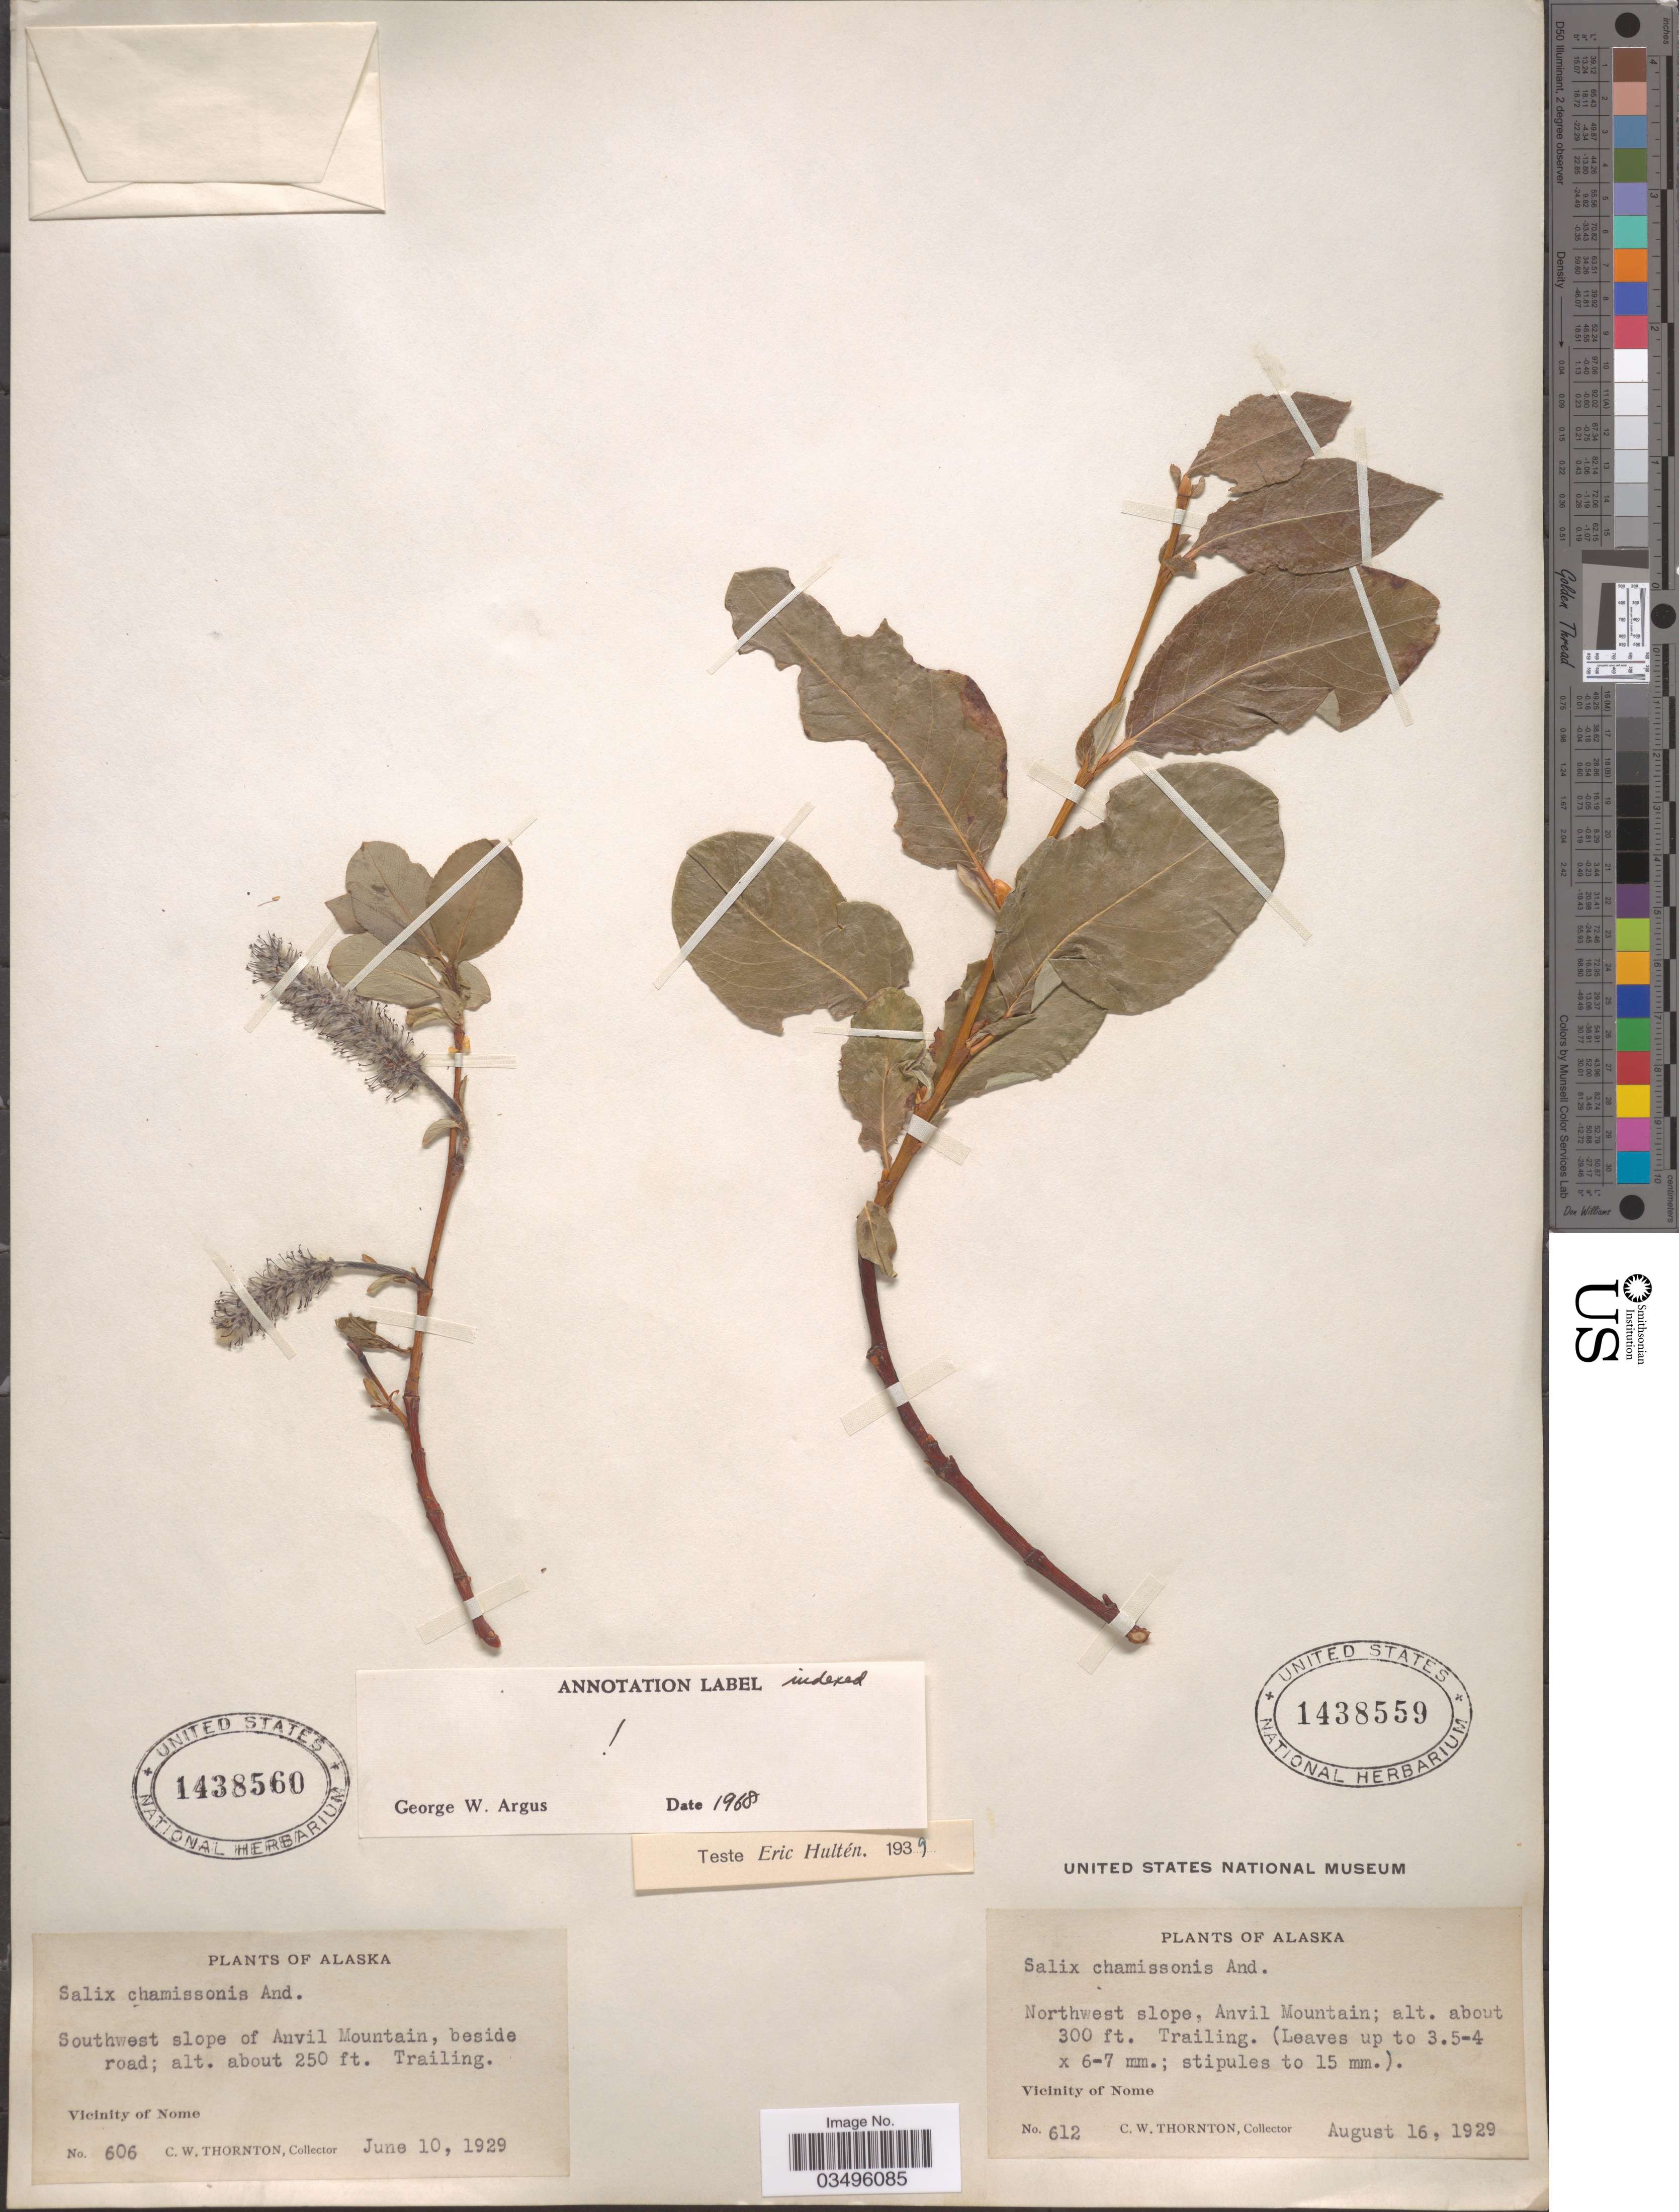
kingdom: Plantae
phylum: Tracheophyta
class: Magnoliopsida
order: Malpighiales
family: Salicaceae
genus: Salix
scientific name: Salix chamissonis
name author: Andersson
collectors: C. Thornton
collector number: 612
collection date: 1929-08-16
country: United States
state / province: Alaska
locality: Northwest slope, Anvil Mountain.Vicinity of Nome.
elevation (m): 91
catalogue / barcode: US 1438559-2